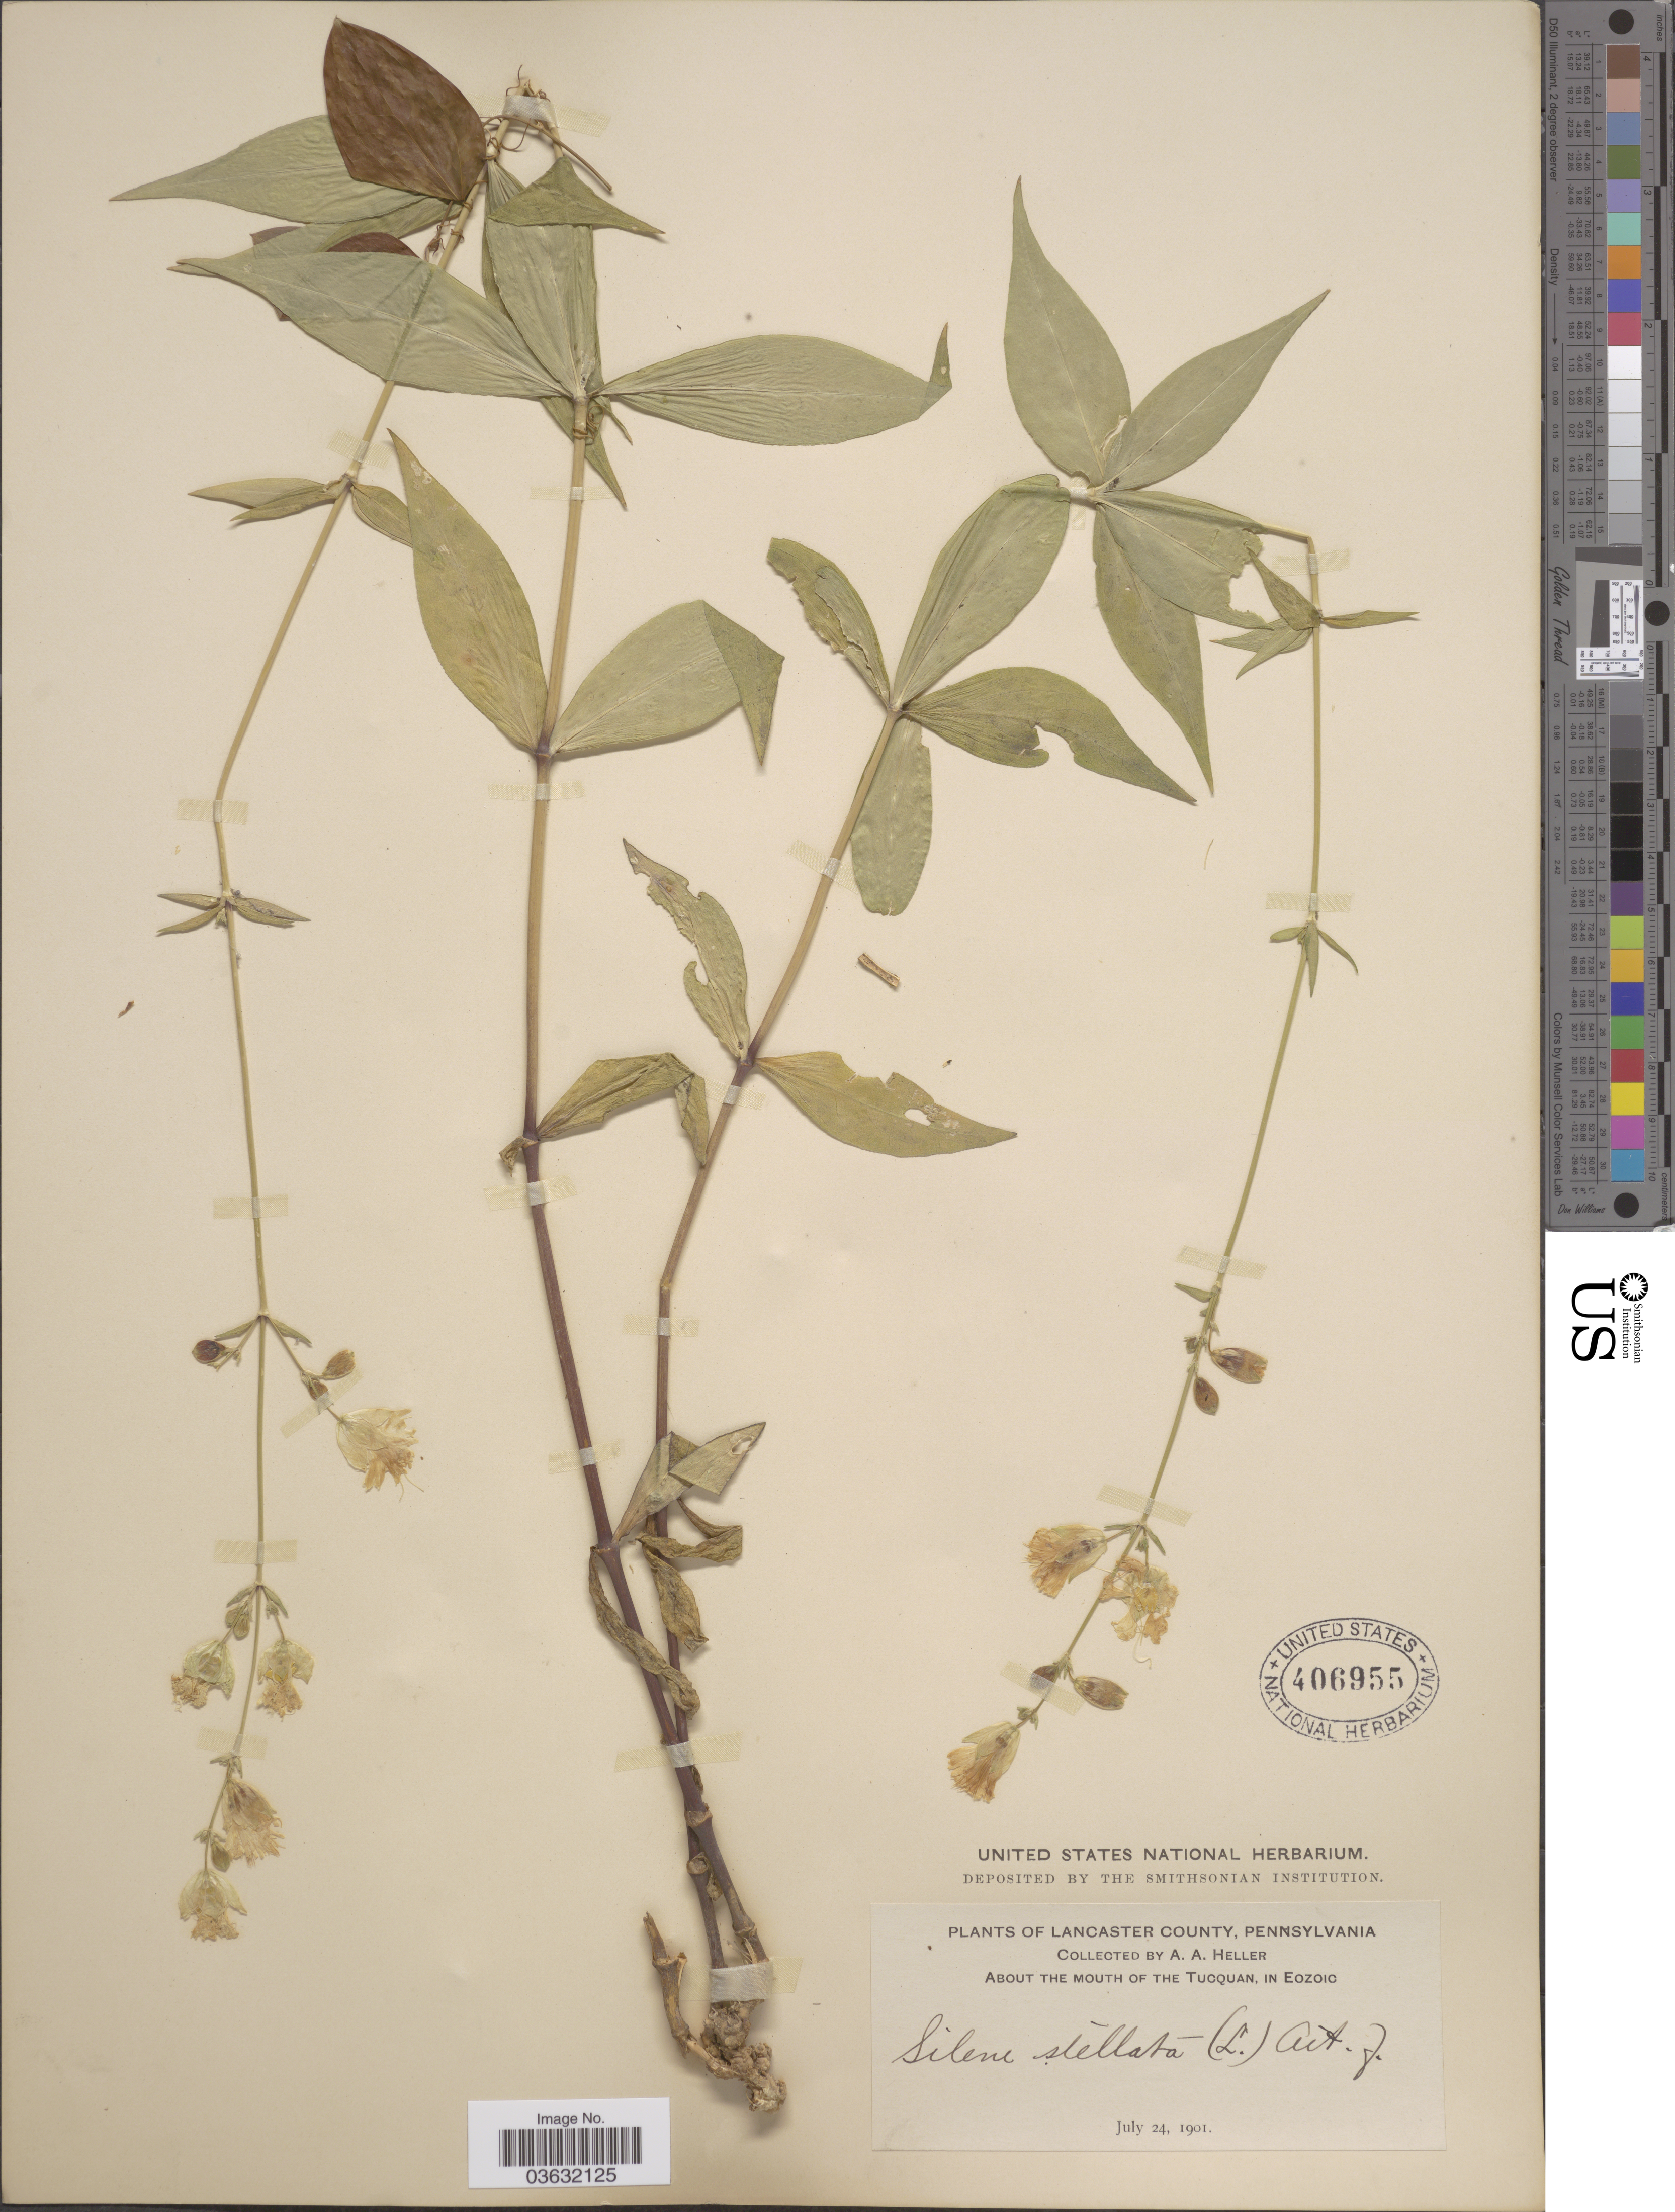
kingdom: Plantae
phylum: Tracheophyta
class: Magnoliopsida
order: Caryophyllales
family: Caryophyllaceae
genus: Silene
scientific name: Silene stellata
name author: (L.) Coyte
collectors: A. A. Heller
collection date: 1901-07-24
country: United States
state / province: Pennsylvania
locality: Lancaster County. About the mouth of the Tucquan, in Eozoic.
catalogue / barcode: US 406955